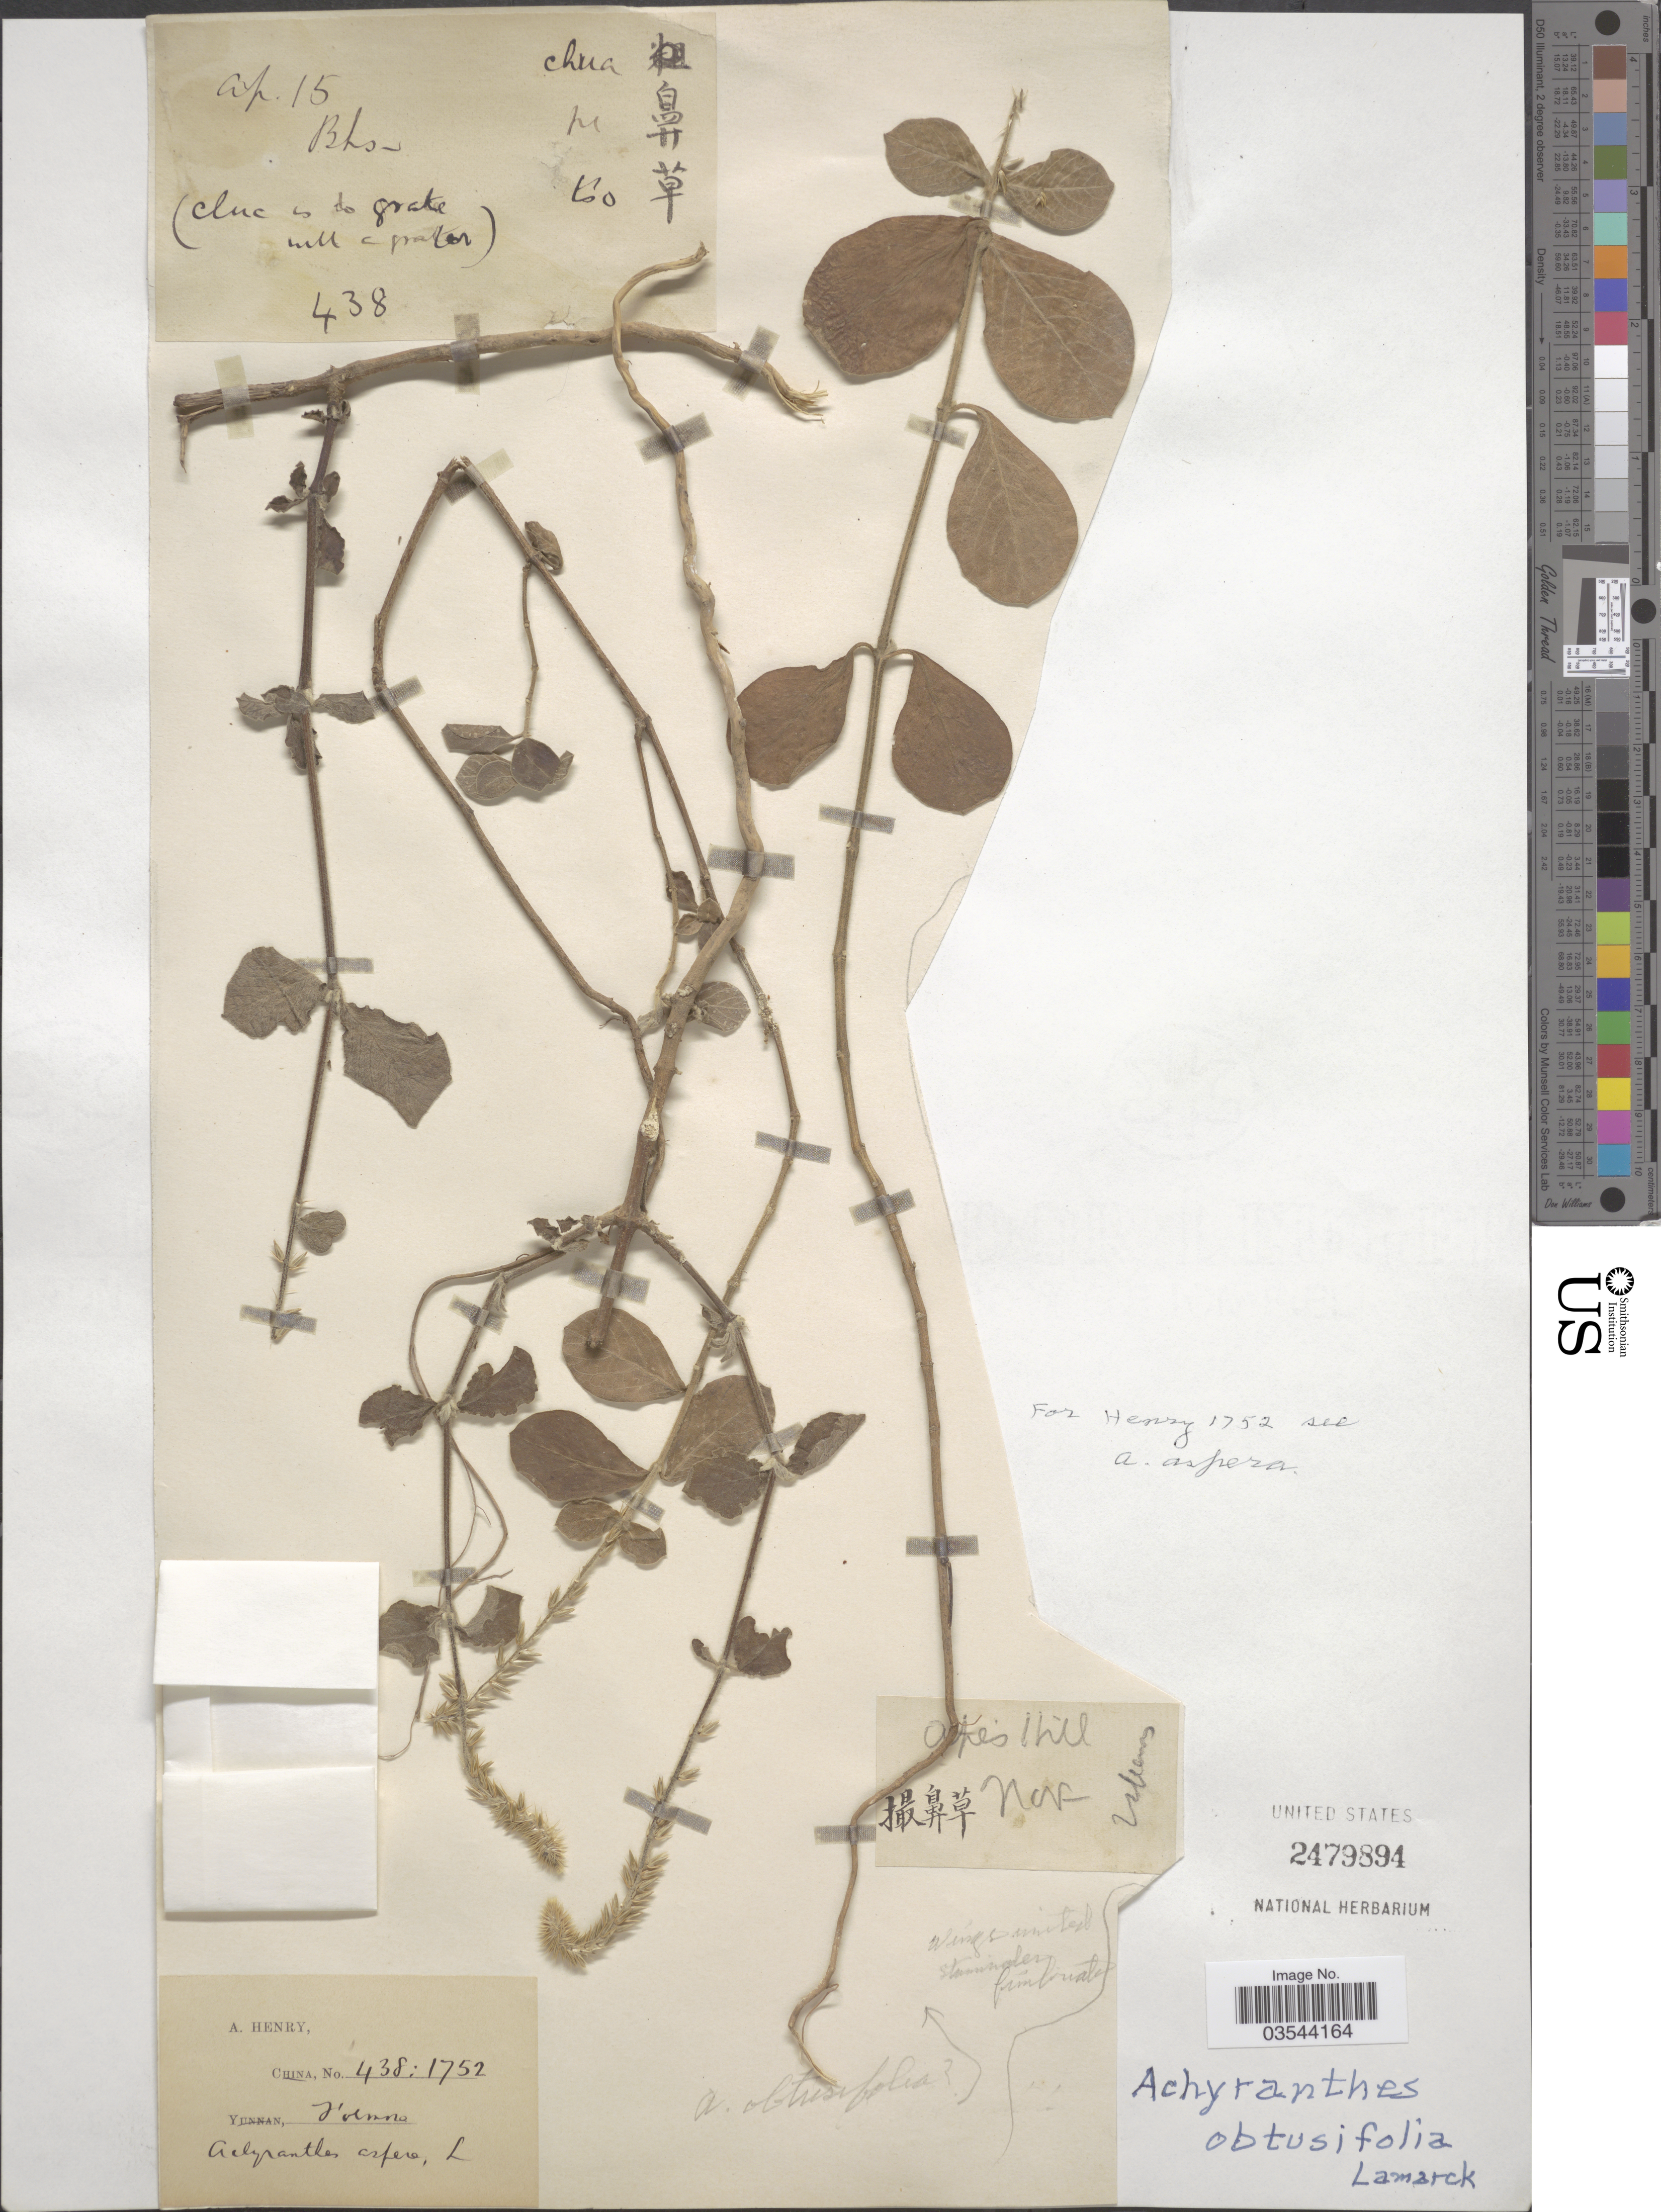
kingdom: Plantae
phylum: Tracheophyta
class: Magnoliopsida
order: Caryophyllales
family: Amaranthaceae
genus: Achyranthes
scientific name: Achyranthes obtusifolia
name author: Lam.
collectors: A. Henry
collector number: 438/1752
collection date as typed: Apr 15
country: Taiwan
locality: Formosa. 438 - Bankenseng. chua hi tso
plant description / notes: see Henry 1752 (438/1752), US Catalog no. 455347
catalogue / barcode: US 2479894